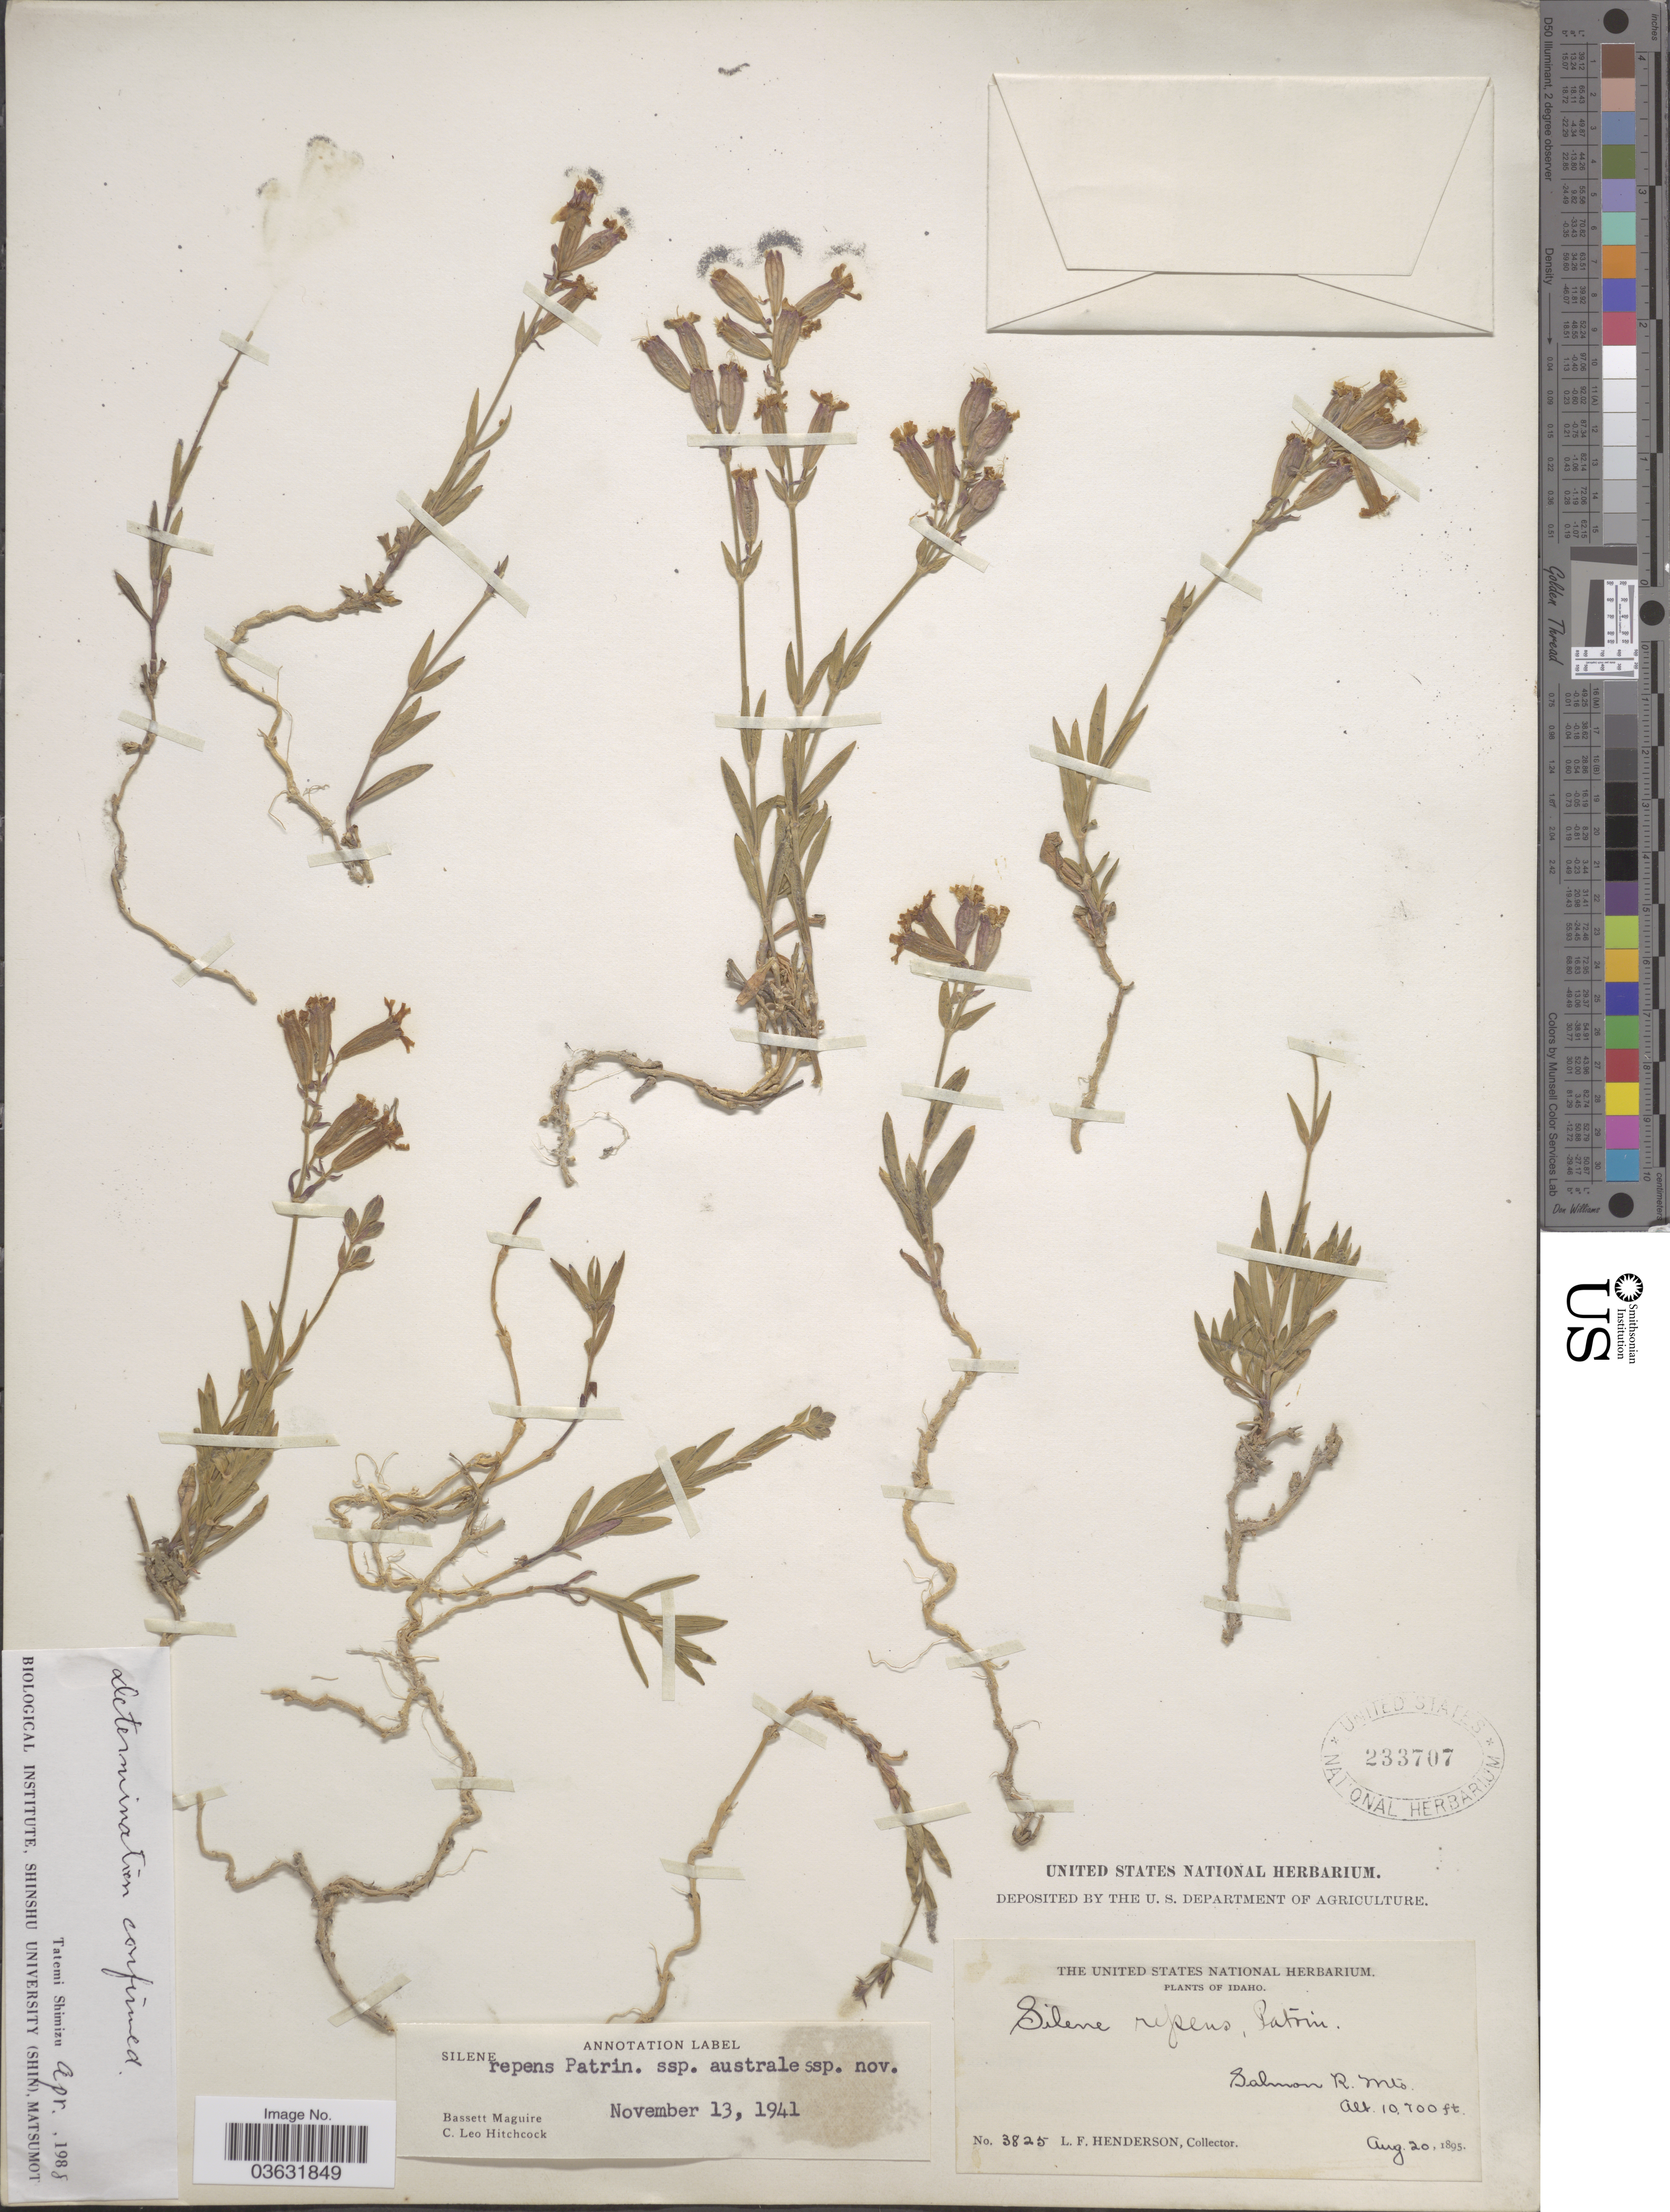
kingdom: Plantae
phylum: Tracheophyta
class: Magnoliopsida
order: Caryophyllales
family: Caryophyllaceae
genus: Silene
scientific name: Silene repens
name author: Patrin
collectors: L. Henderson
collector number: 3825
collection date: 1895-08-20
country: United States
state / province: Idaho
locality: Salmon R. Mts.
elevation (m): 3261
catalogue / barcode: US 233707